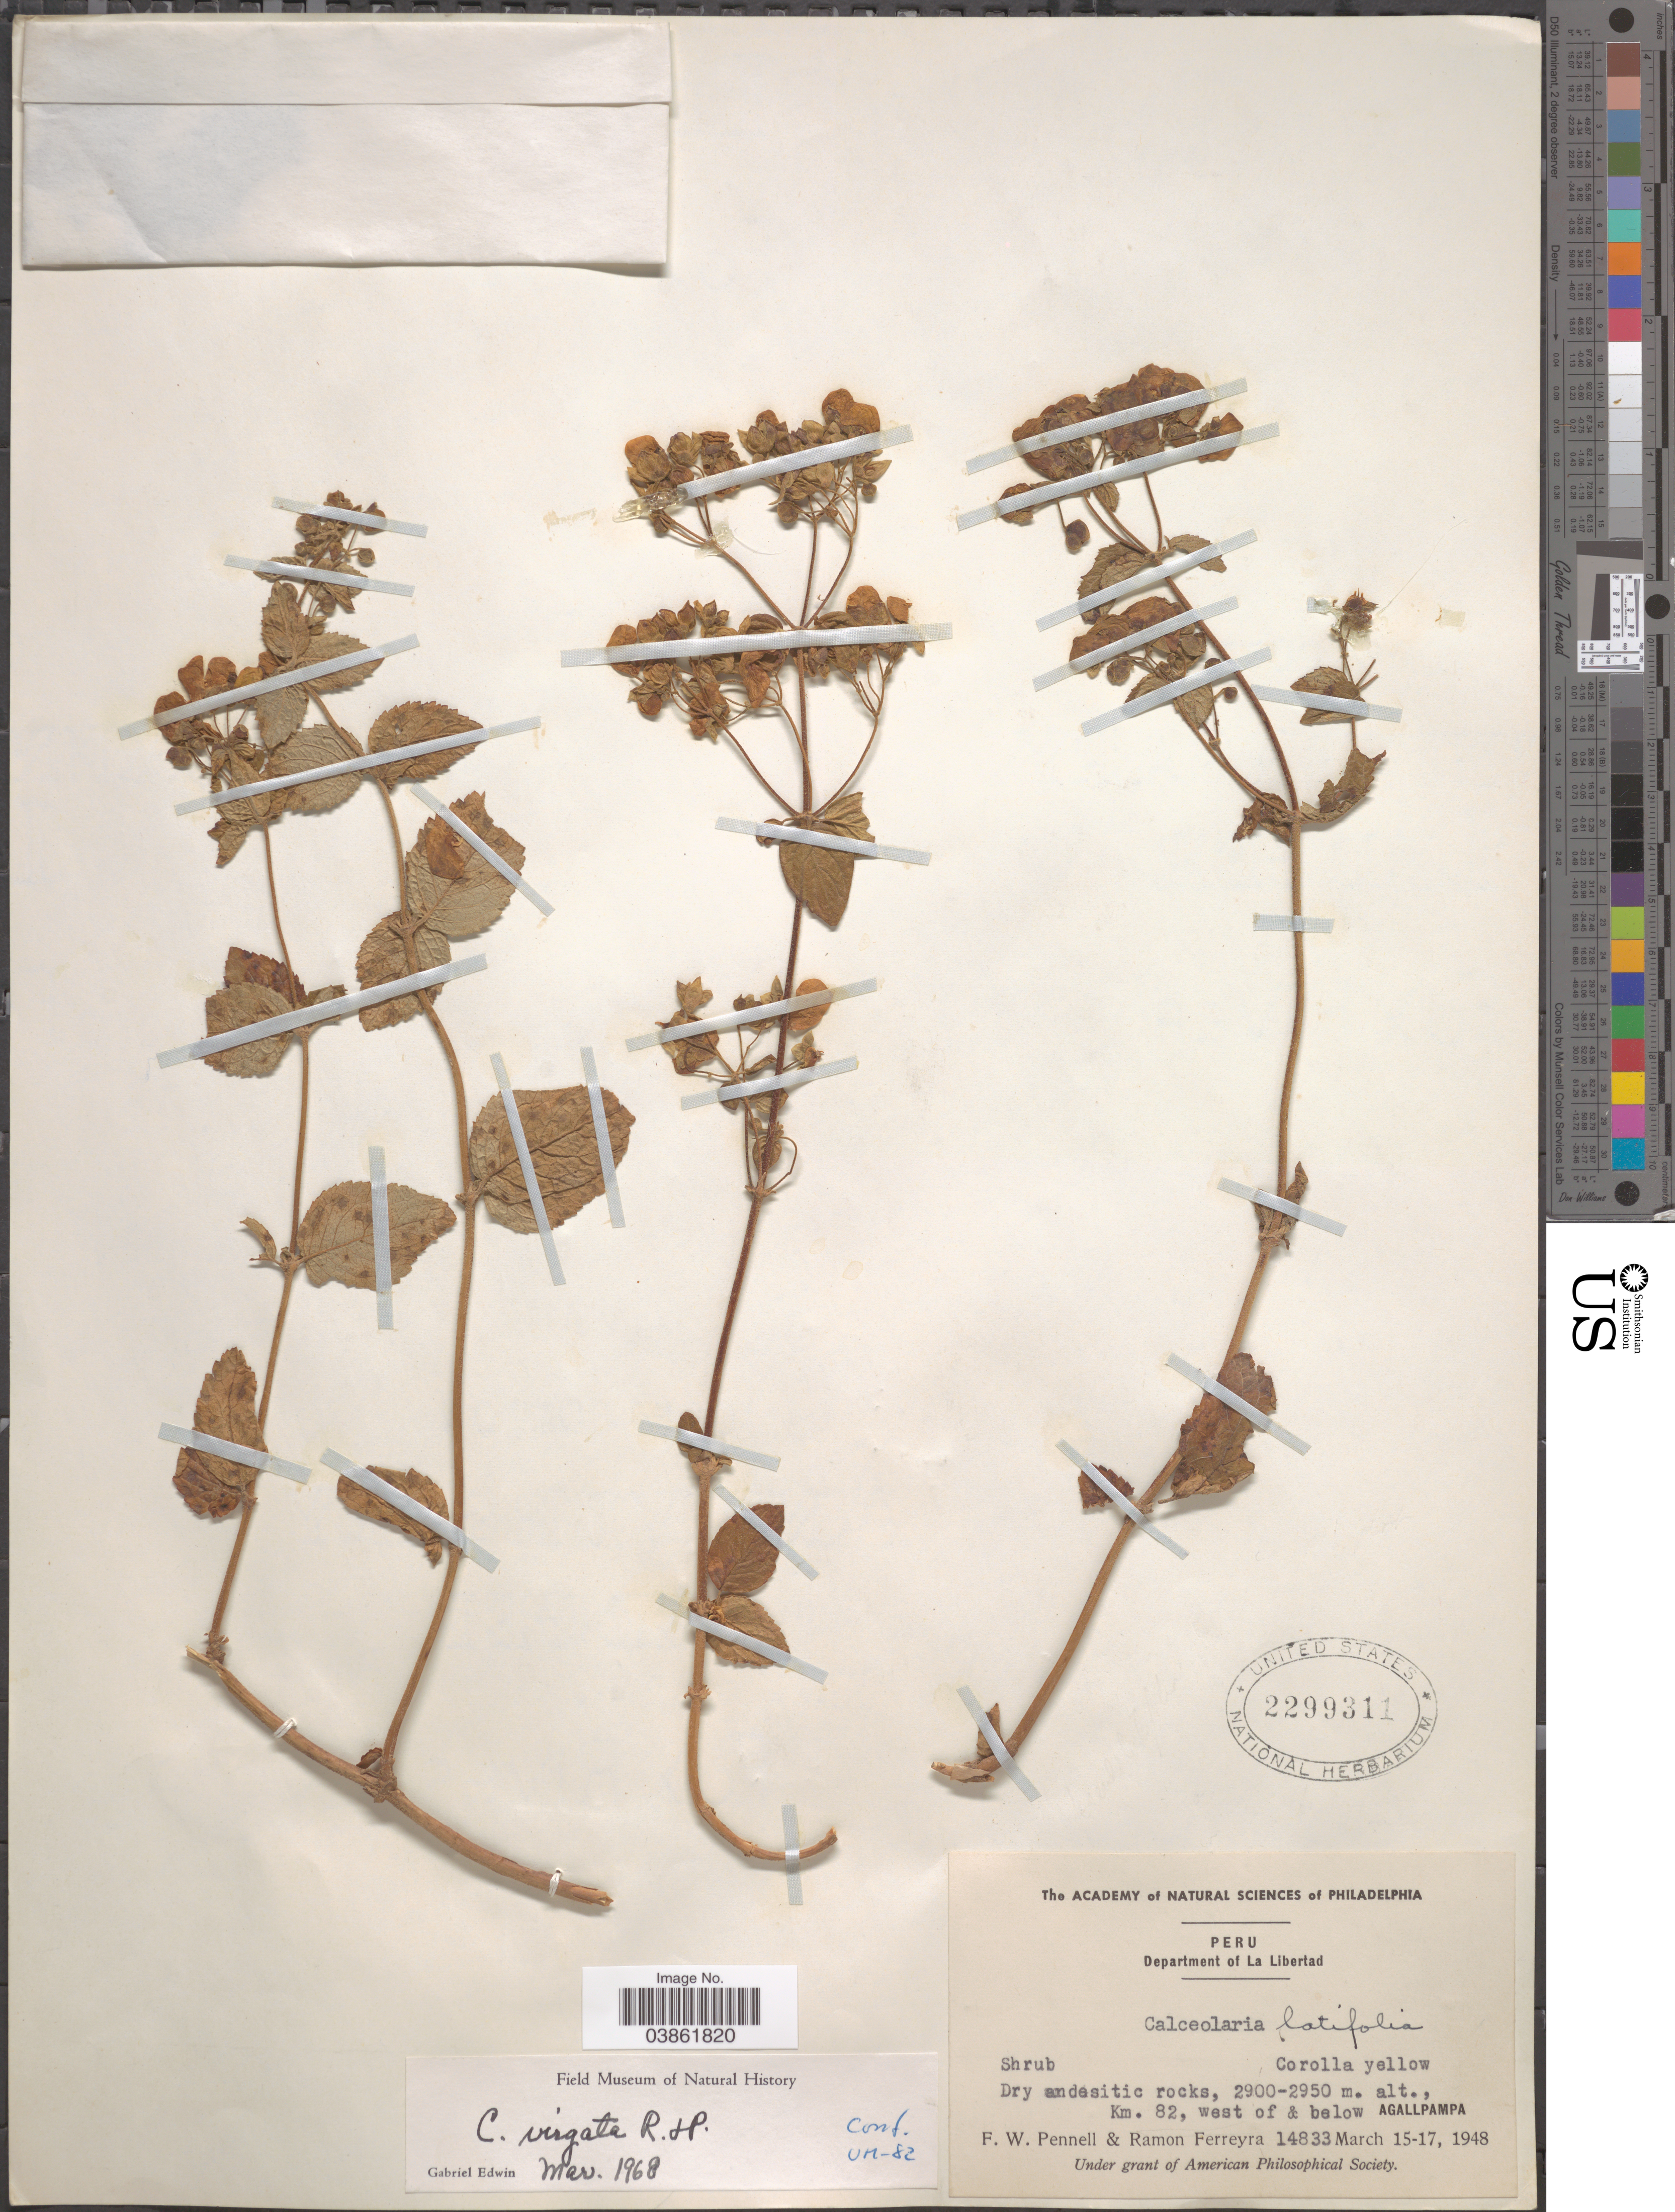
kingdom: Plantae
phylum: Tracheophyta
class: Magnoliopsida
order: Lamiales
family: Calceolariaceae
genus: Calceolaria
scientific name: Calceolaria virgata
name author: Ruiz & Pav.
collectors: F. W. Pennell & R. A. Ferreyra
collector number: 14833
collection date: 1948-03-15/1948-03-17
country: Peru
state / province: La Libertad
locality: Department of La Libertad. Km. 82, west of & below Agallapampa.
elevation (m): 2900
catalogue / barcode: US 2299311